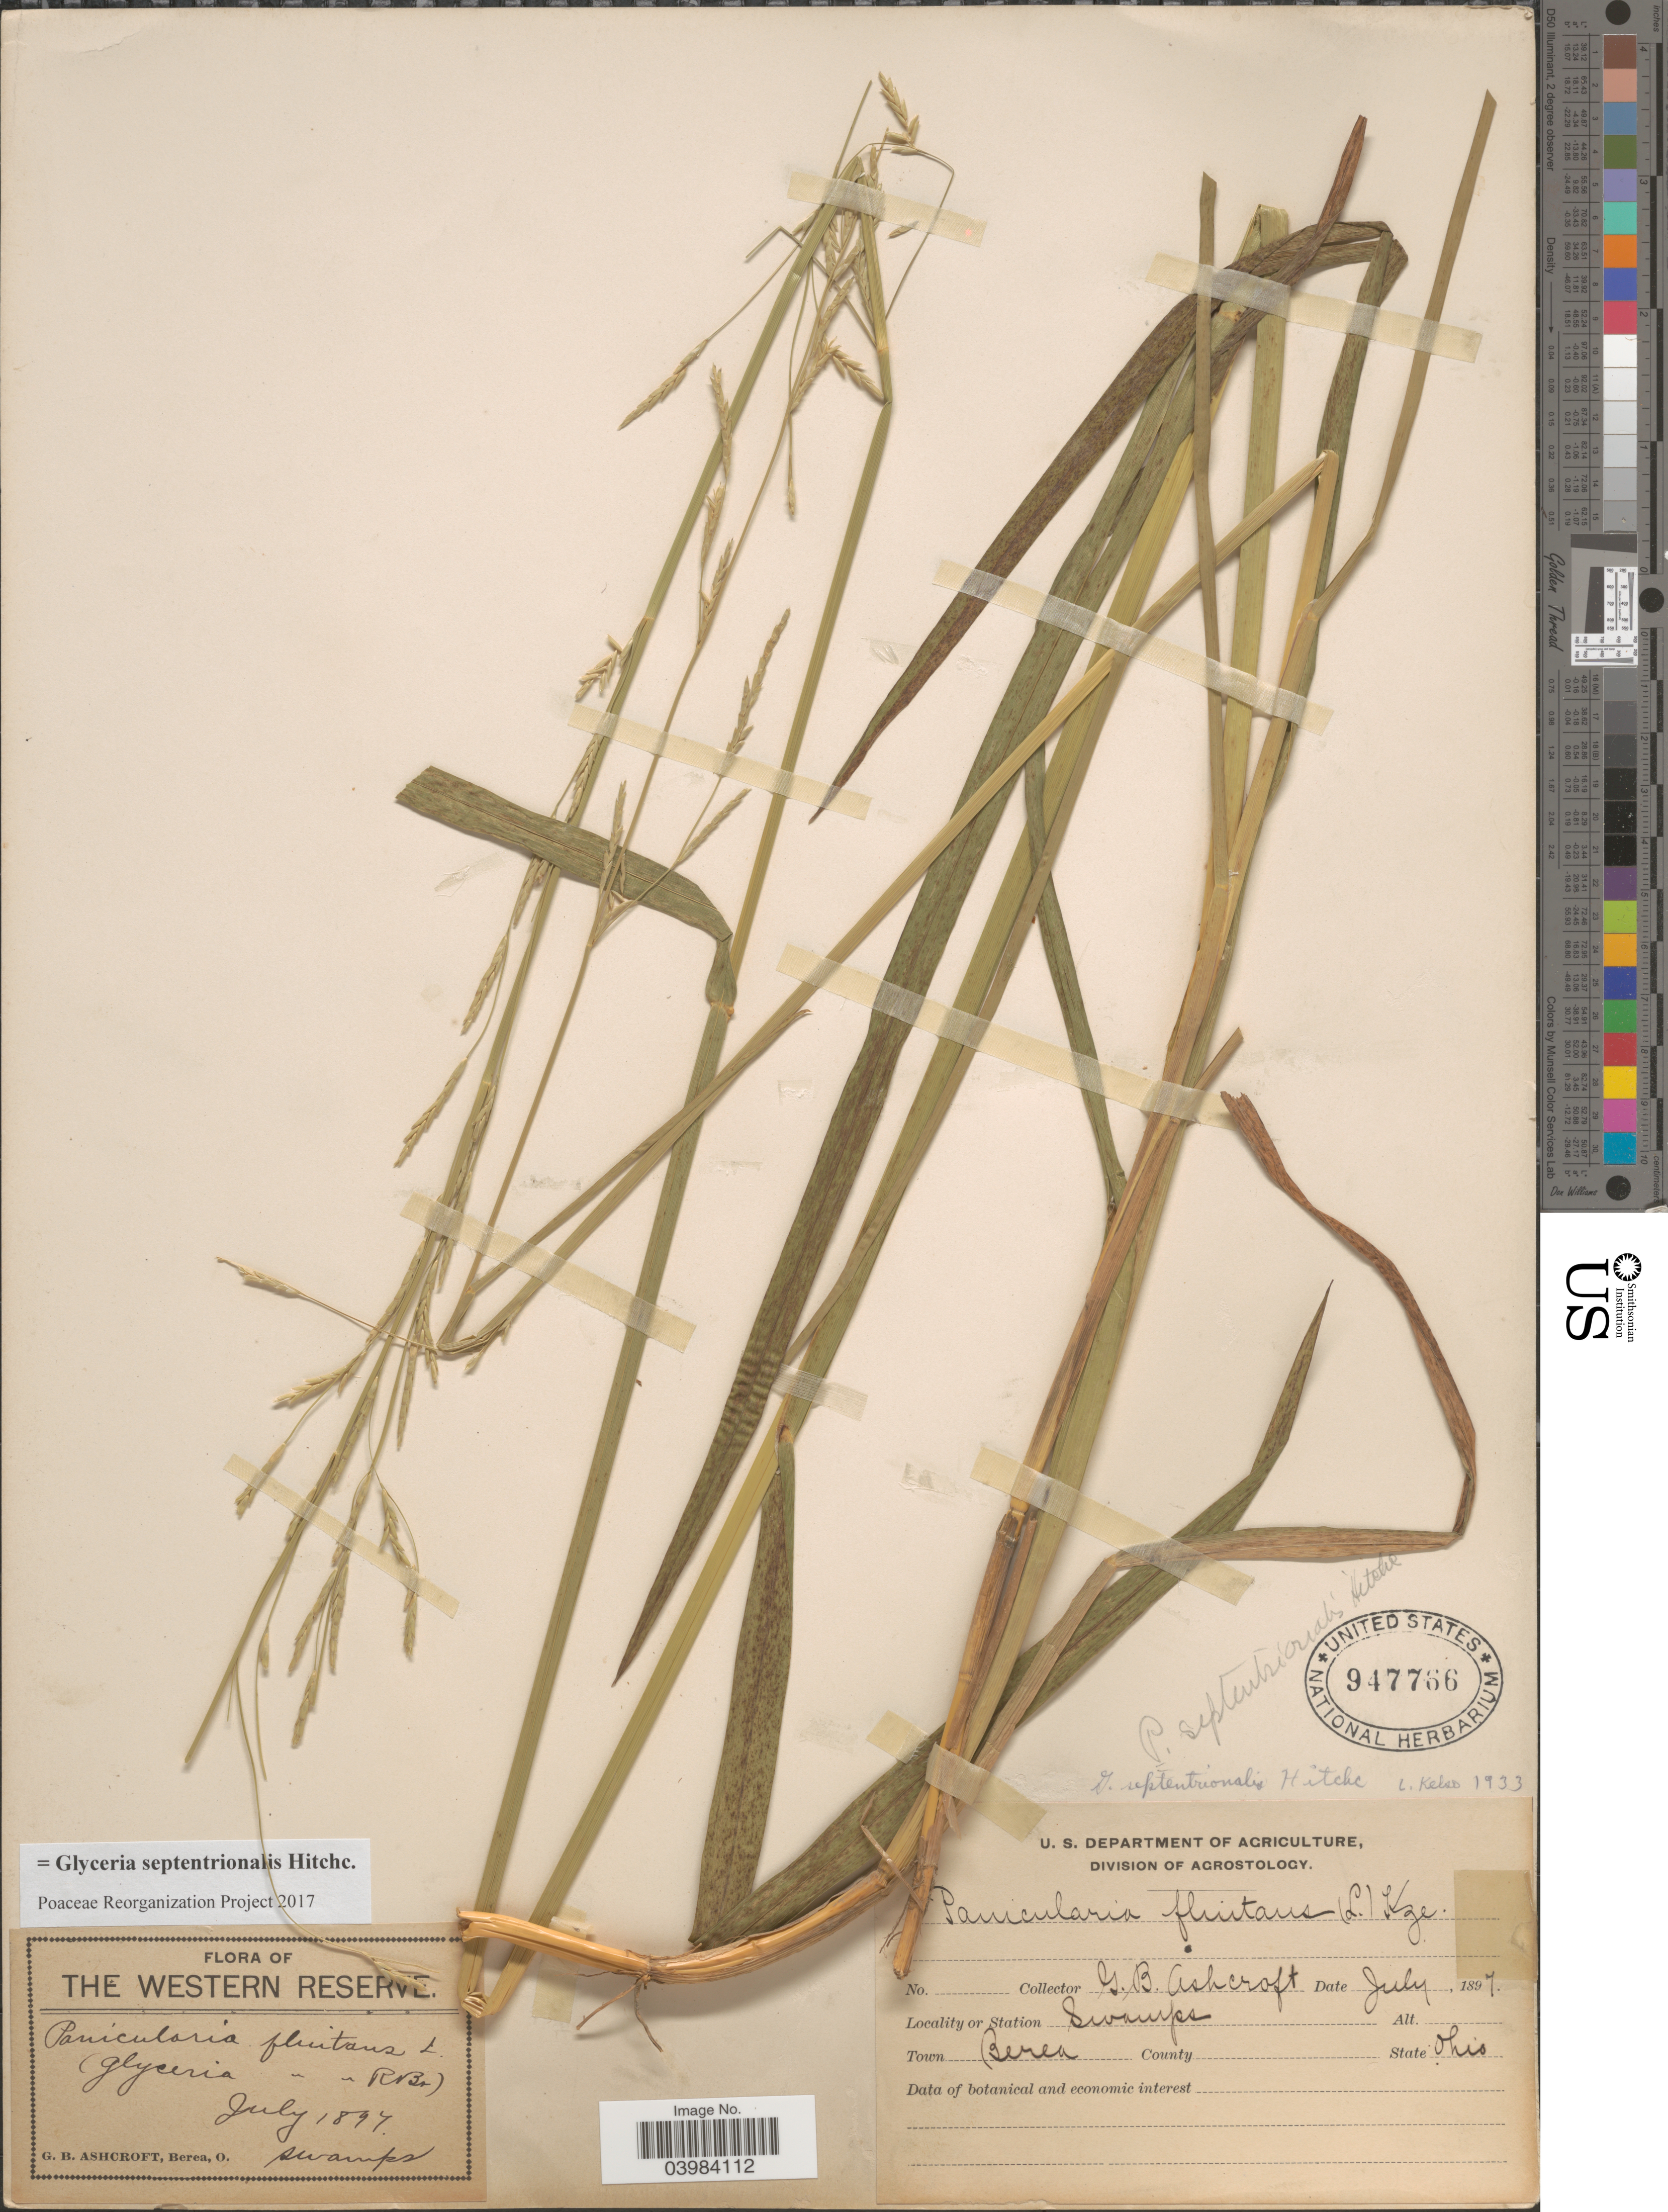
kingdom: Plantae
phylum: Tracheophyta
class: Liliopsida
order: Poales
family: Poaceae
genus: Glyceria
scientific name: Glyceria septentrionalis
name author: Hitchc.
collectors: G. Ashcroft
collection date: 1897-07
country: United States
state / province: Ohio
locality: The Western Reserve. Town Berea.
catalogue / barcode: US 947766